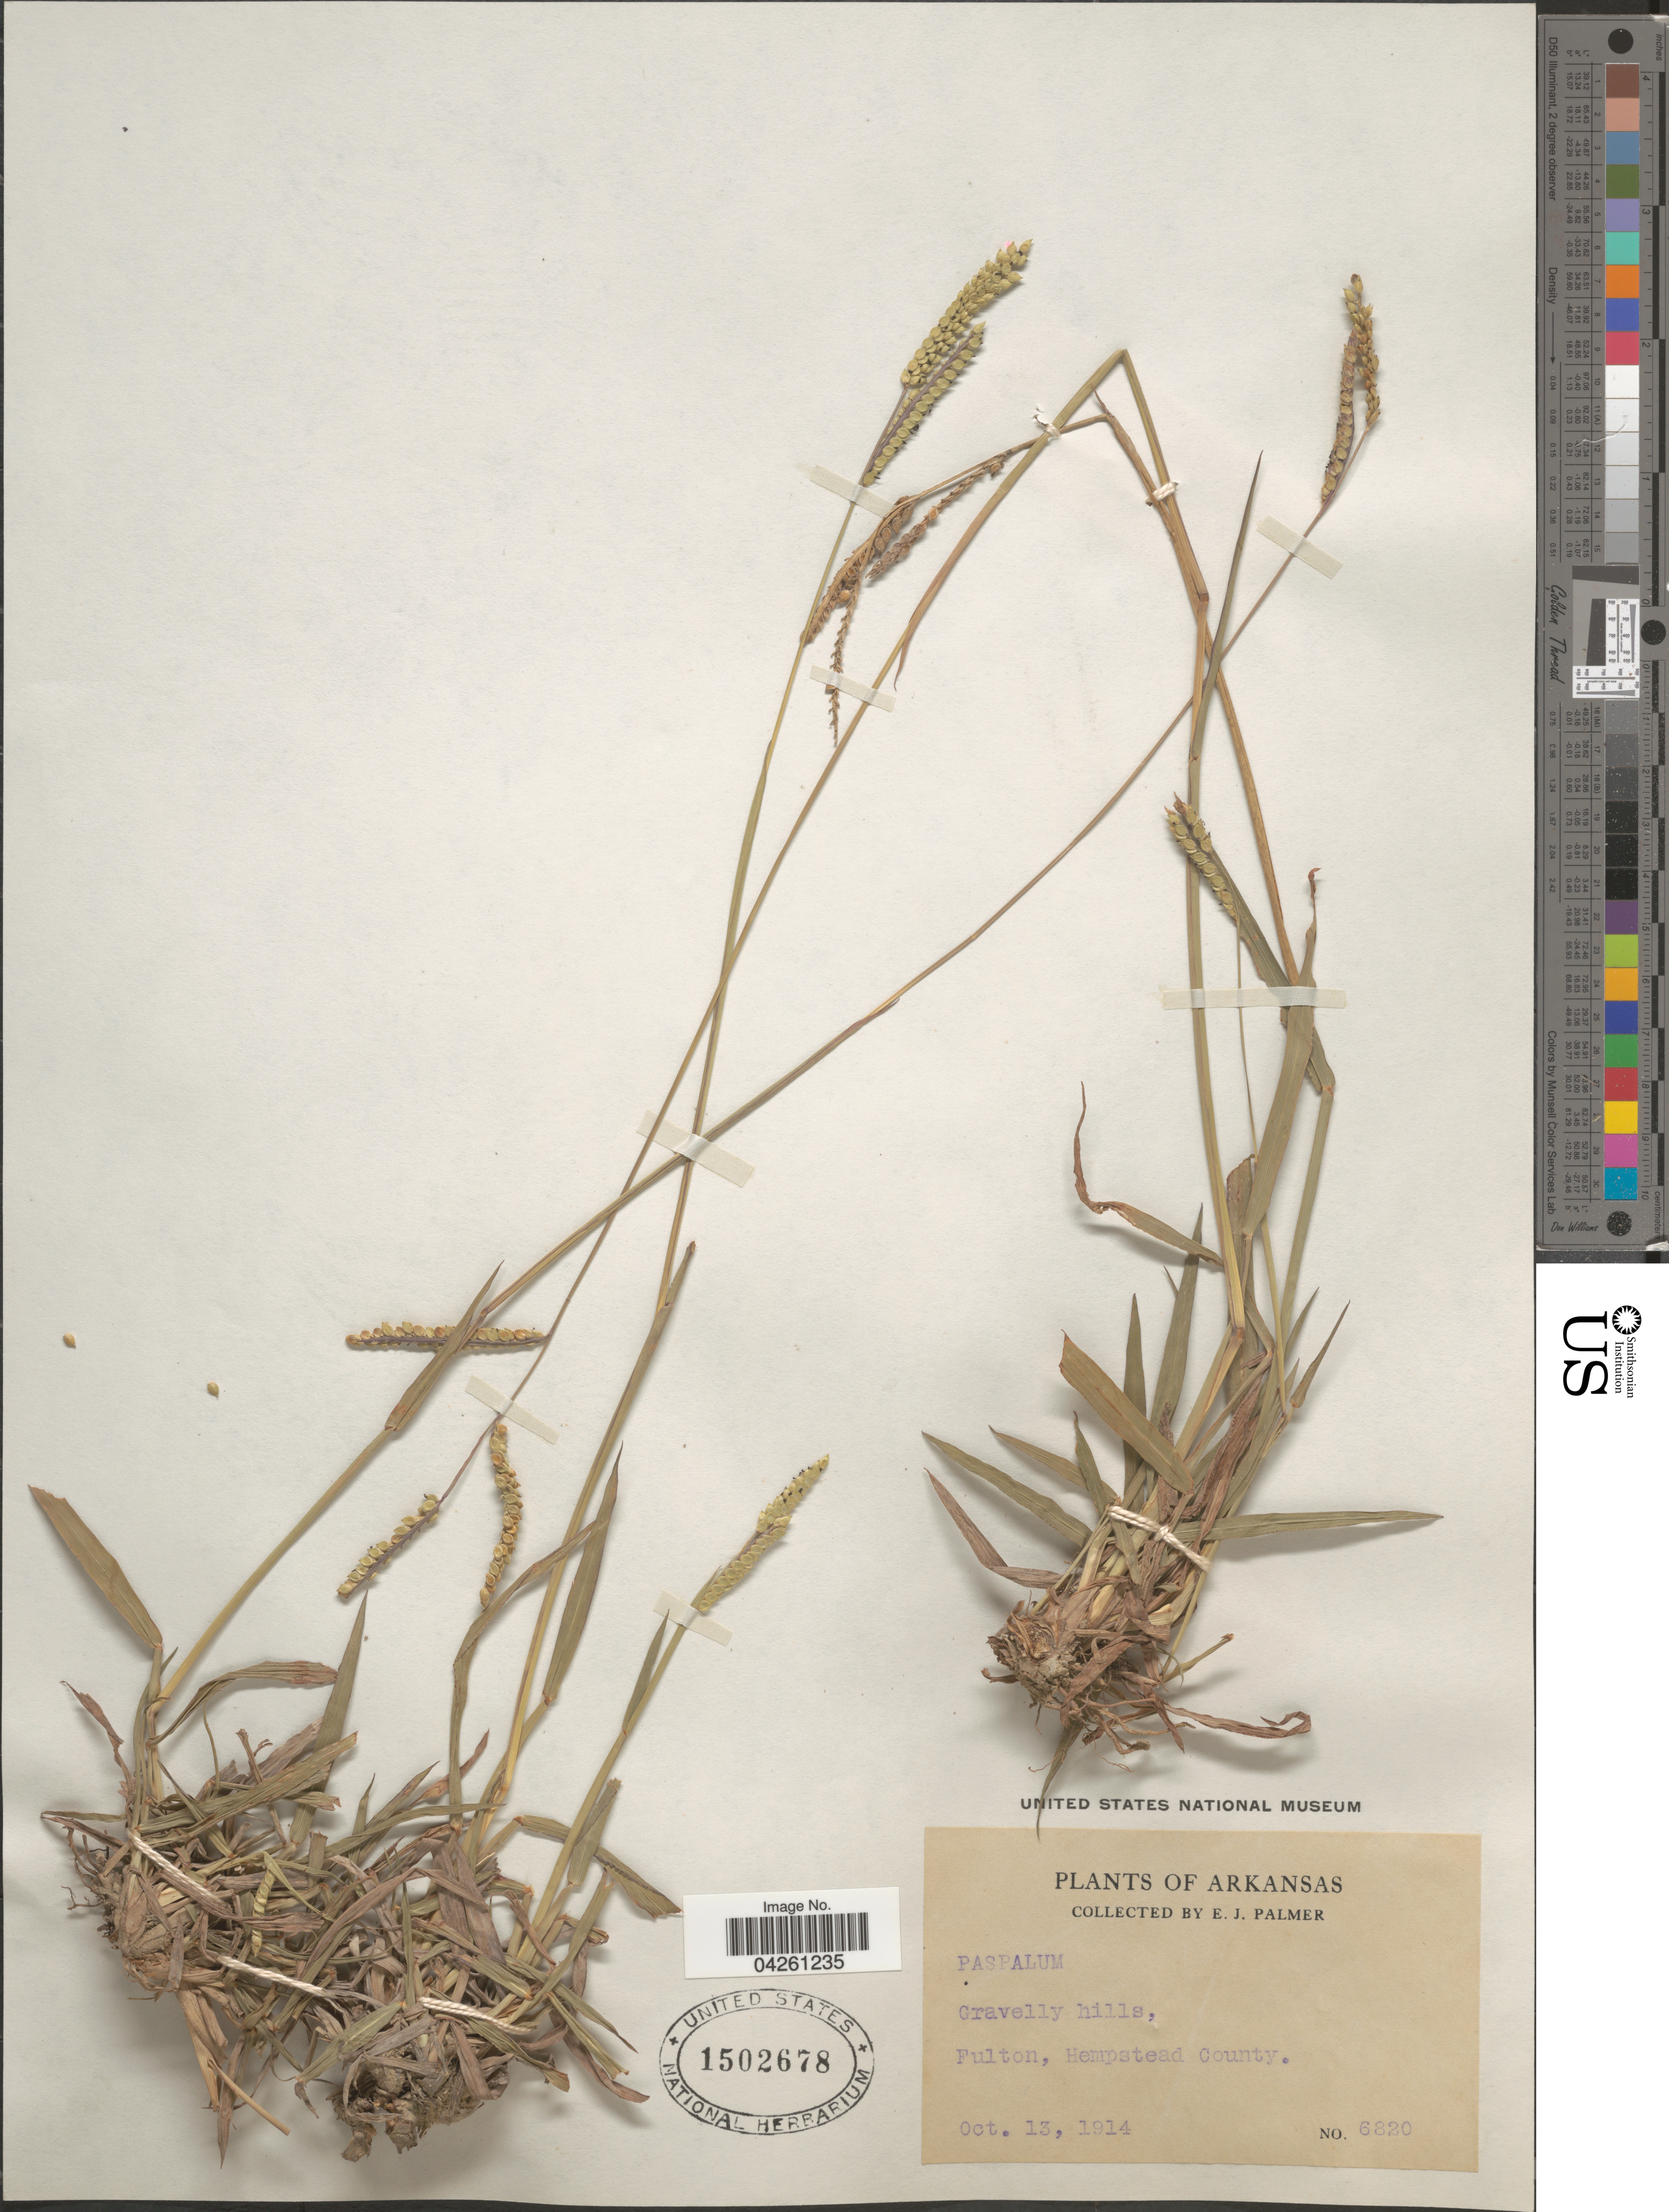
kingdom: Plantae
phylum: Tracheophyta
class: Liliopsida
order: Poales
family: Poaceae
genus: Paspalum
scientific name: Paspalum dilatatum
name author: Poir.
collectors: E. J. Palmer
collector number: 6820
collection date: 1914-10-13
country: United States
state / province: Arkansas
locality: Gravelly hills, Fulton, Hempstead County.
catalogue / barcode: US 1502678